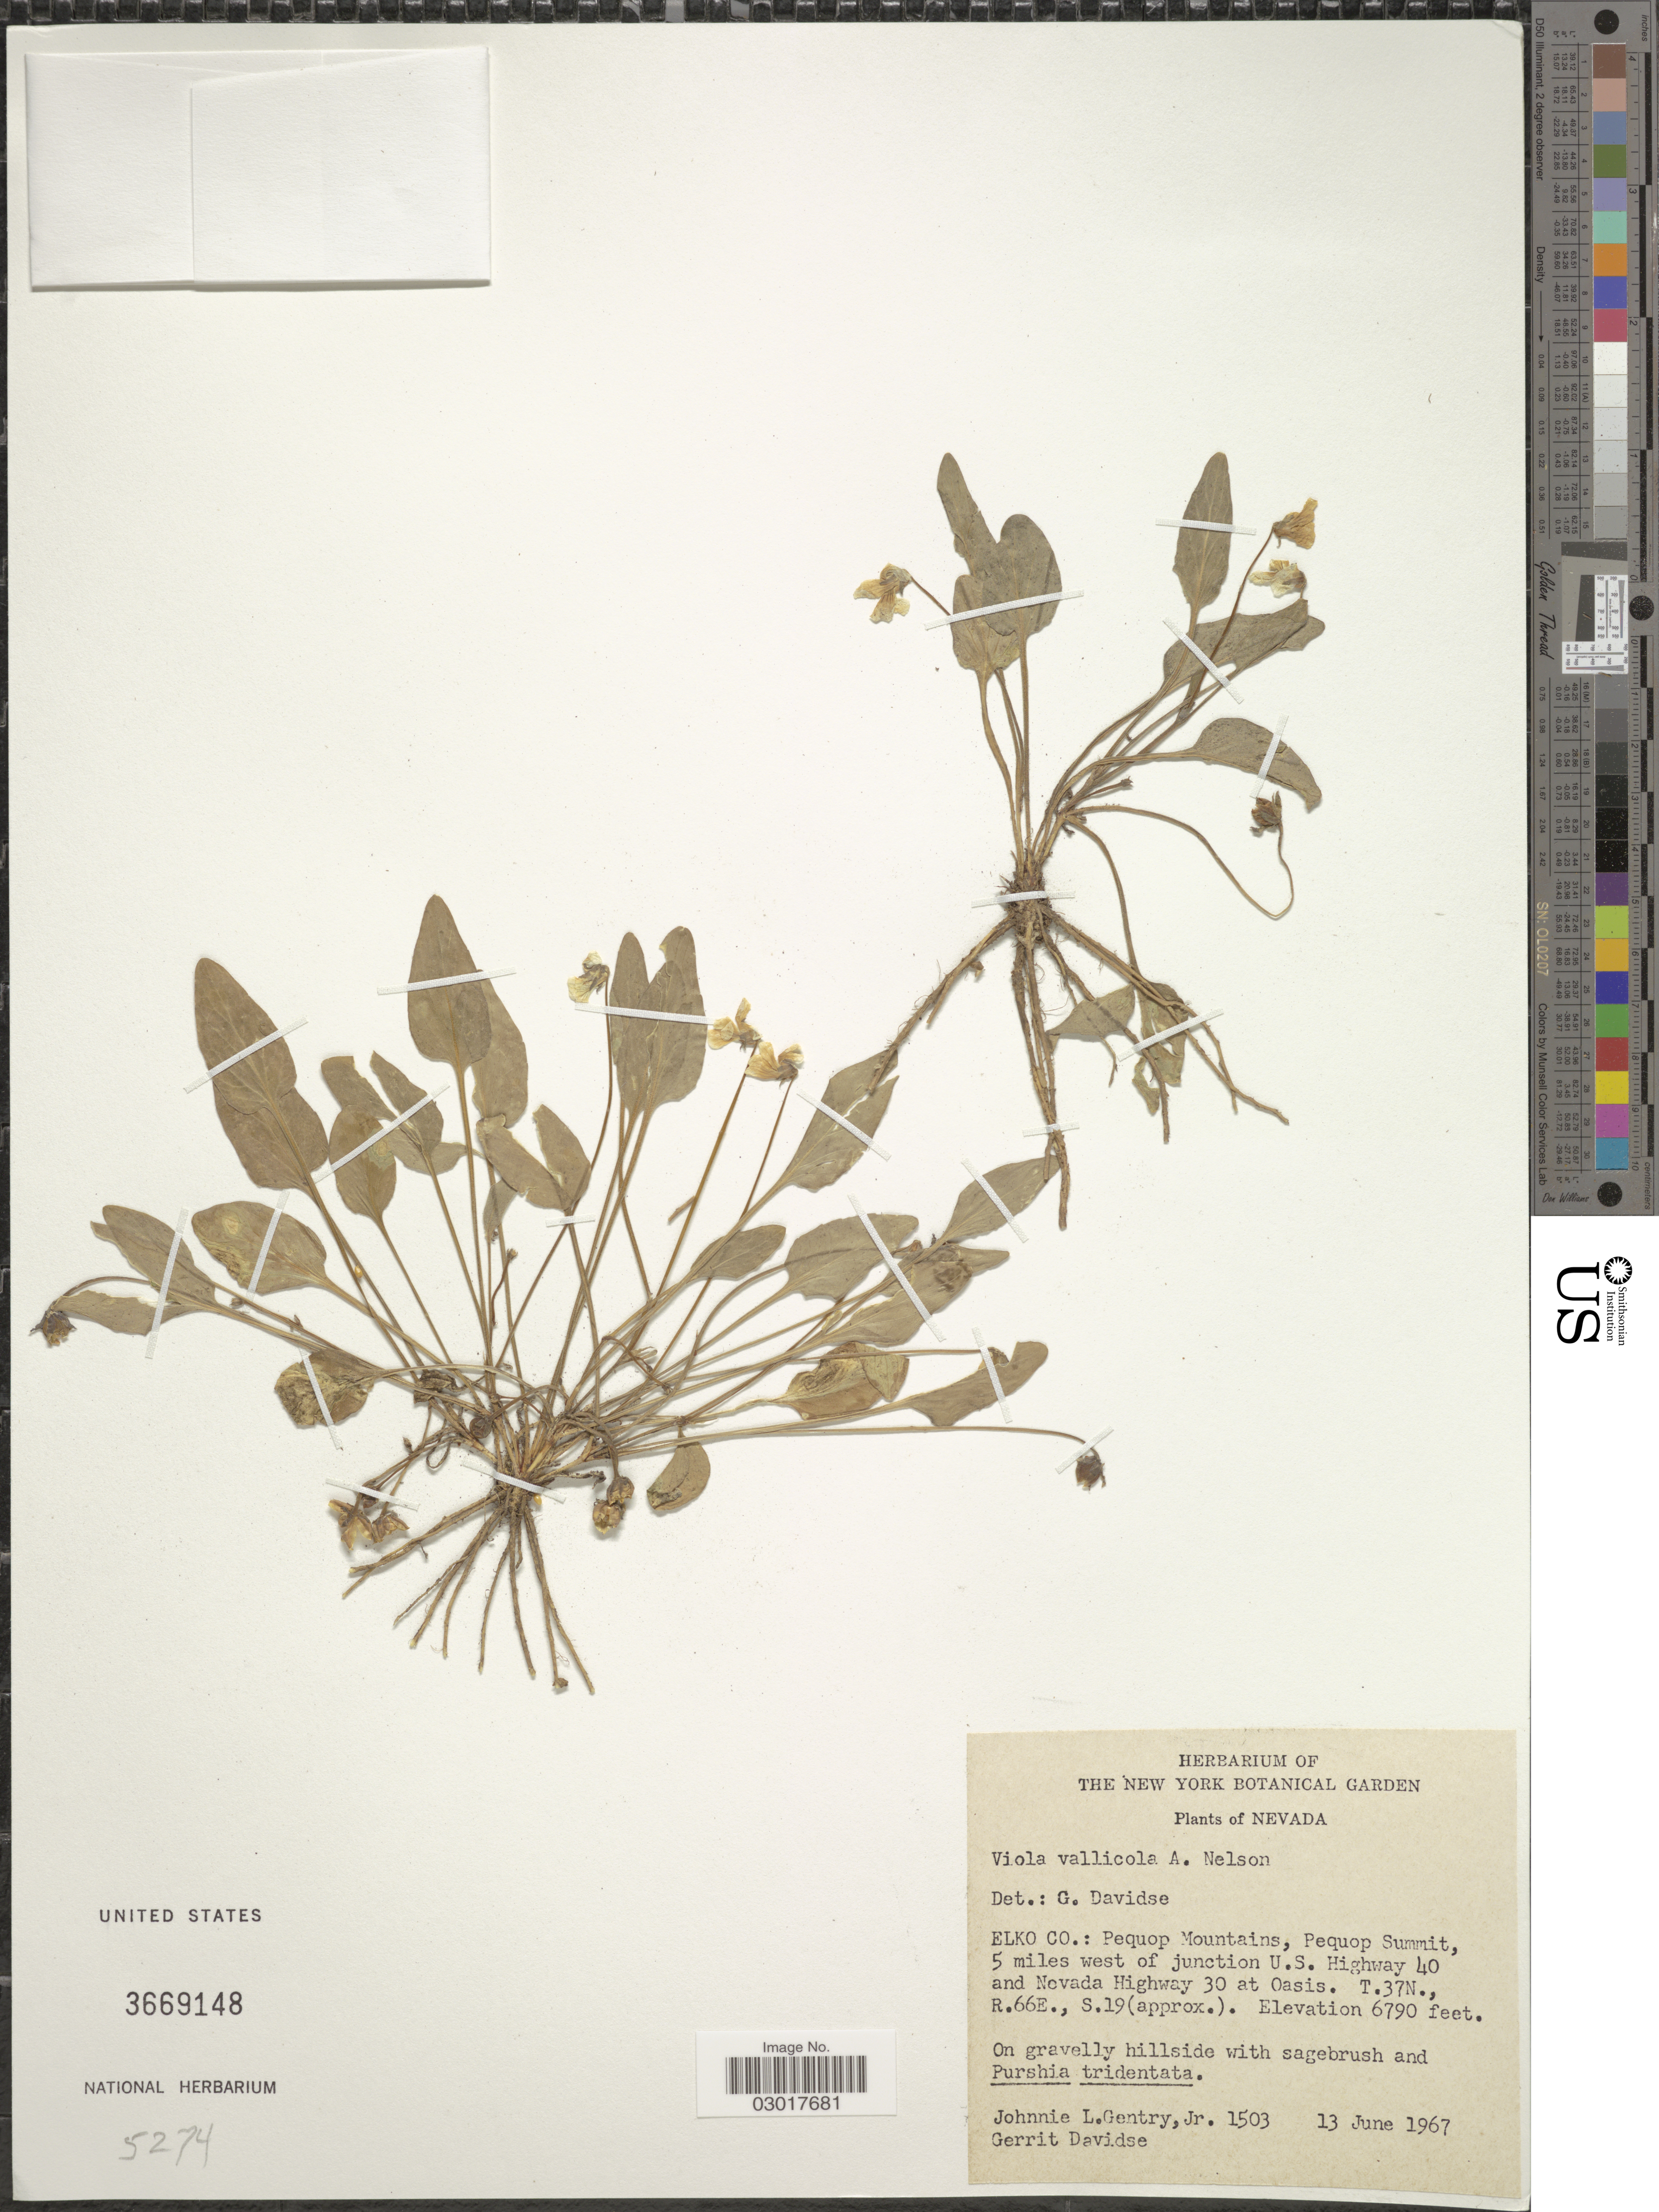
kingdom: Plantae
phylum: Tracheophyta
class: Magnoliopsida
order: Malpighiales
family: Violaceae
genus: Viola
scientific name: Viola vallicola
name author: A. Nelson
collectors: J. L. Gentry & G. Davidse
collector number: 1503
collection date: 1967-06-13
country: United States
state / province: Nevada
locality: Elko co.: Pequop Mountains, Pequop Summit, 5 miles west of junction U.S. Highway 40 and Nevada Highway 30 at Oasis. T.37N., R.66E., S.19 (approx.).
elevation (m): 2070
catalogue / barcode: US 3669148